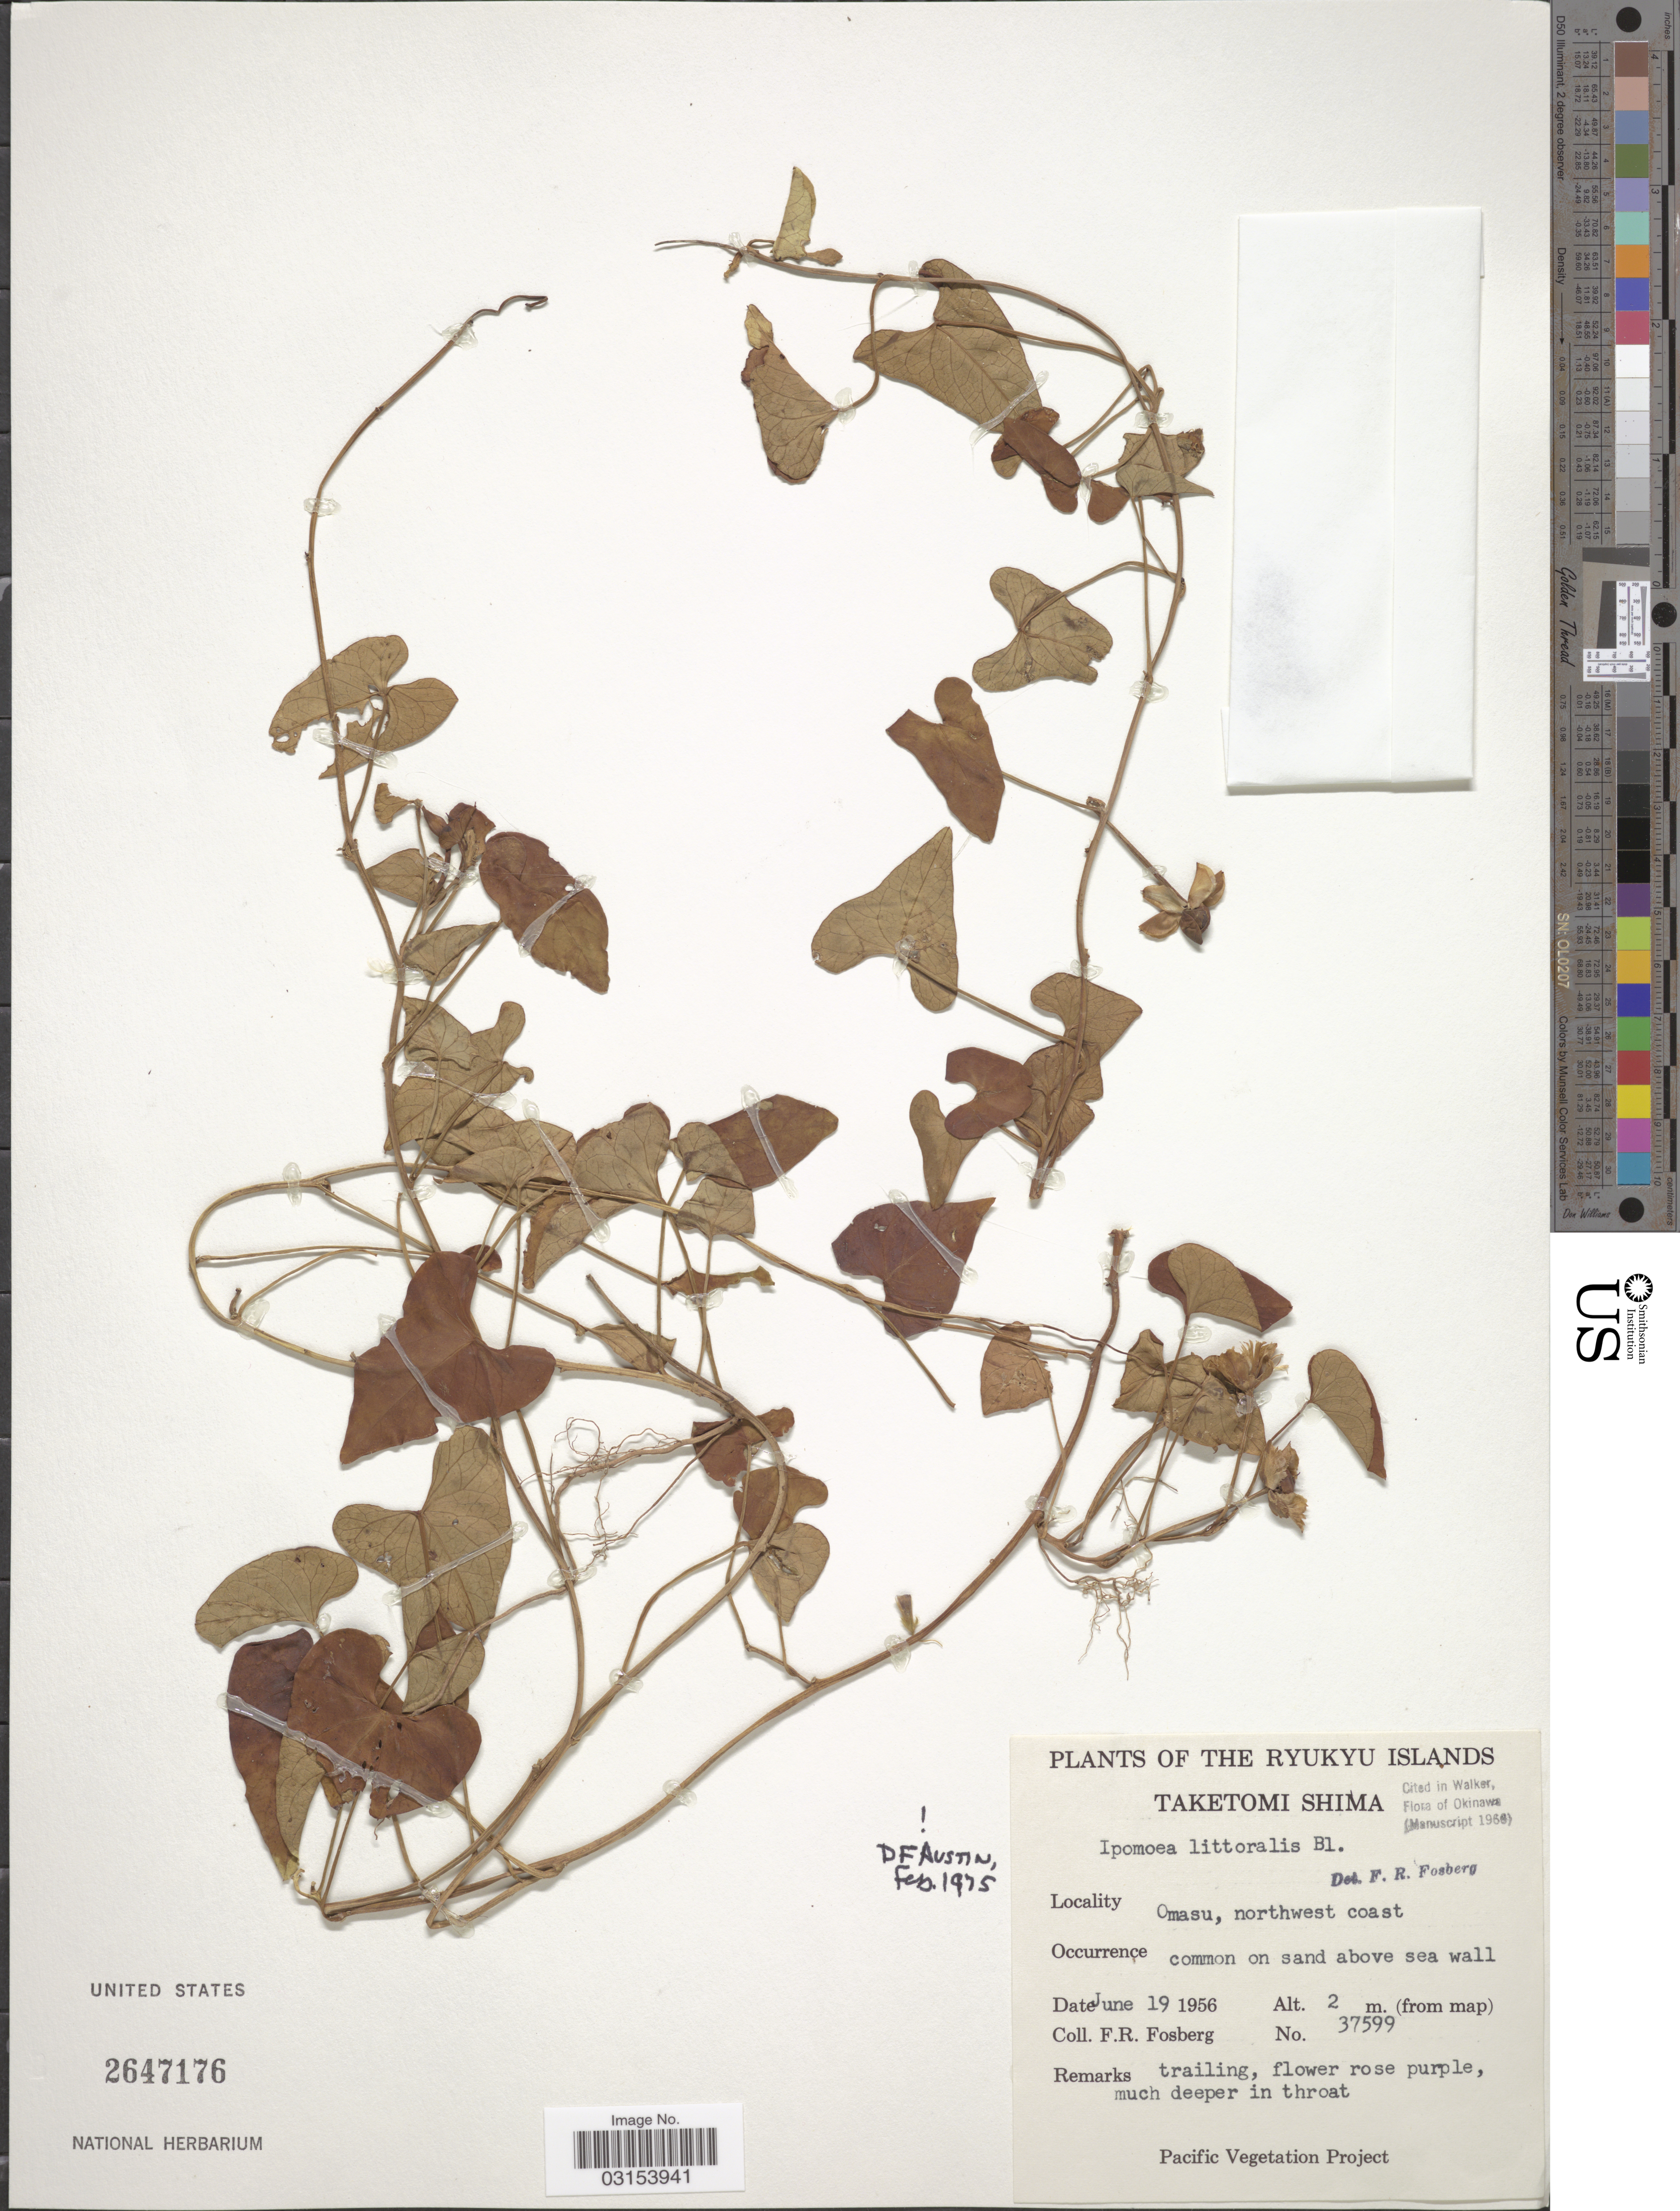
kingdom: Plantae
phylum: Tracheophyta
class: Magnoliopsida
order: Solanales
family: Convolvulaceae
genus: Ipomoea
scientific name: Ipomoea littoralis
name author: Blume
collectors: F. R. Fosberg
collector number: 37599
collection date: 1956-06-19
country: Japan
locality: Ryukyu Islands. Taketomi Shima. Omasu, northwest coast.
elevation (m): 2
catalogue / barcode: US 2647176